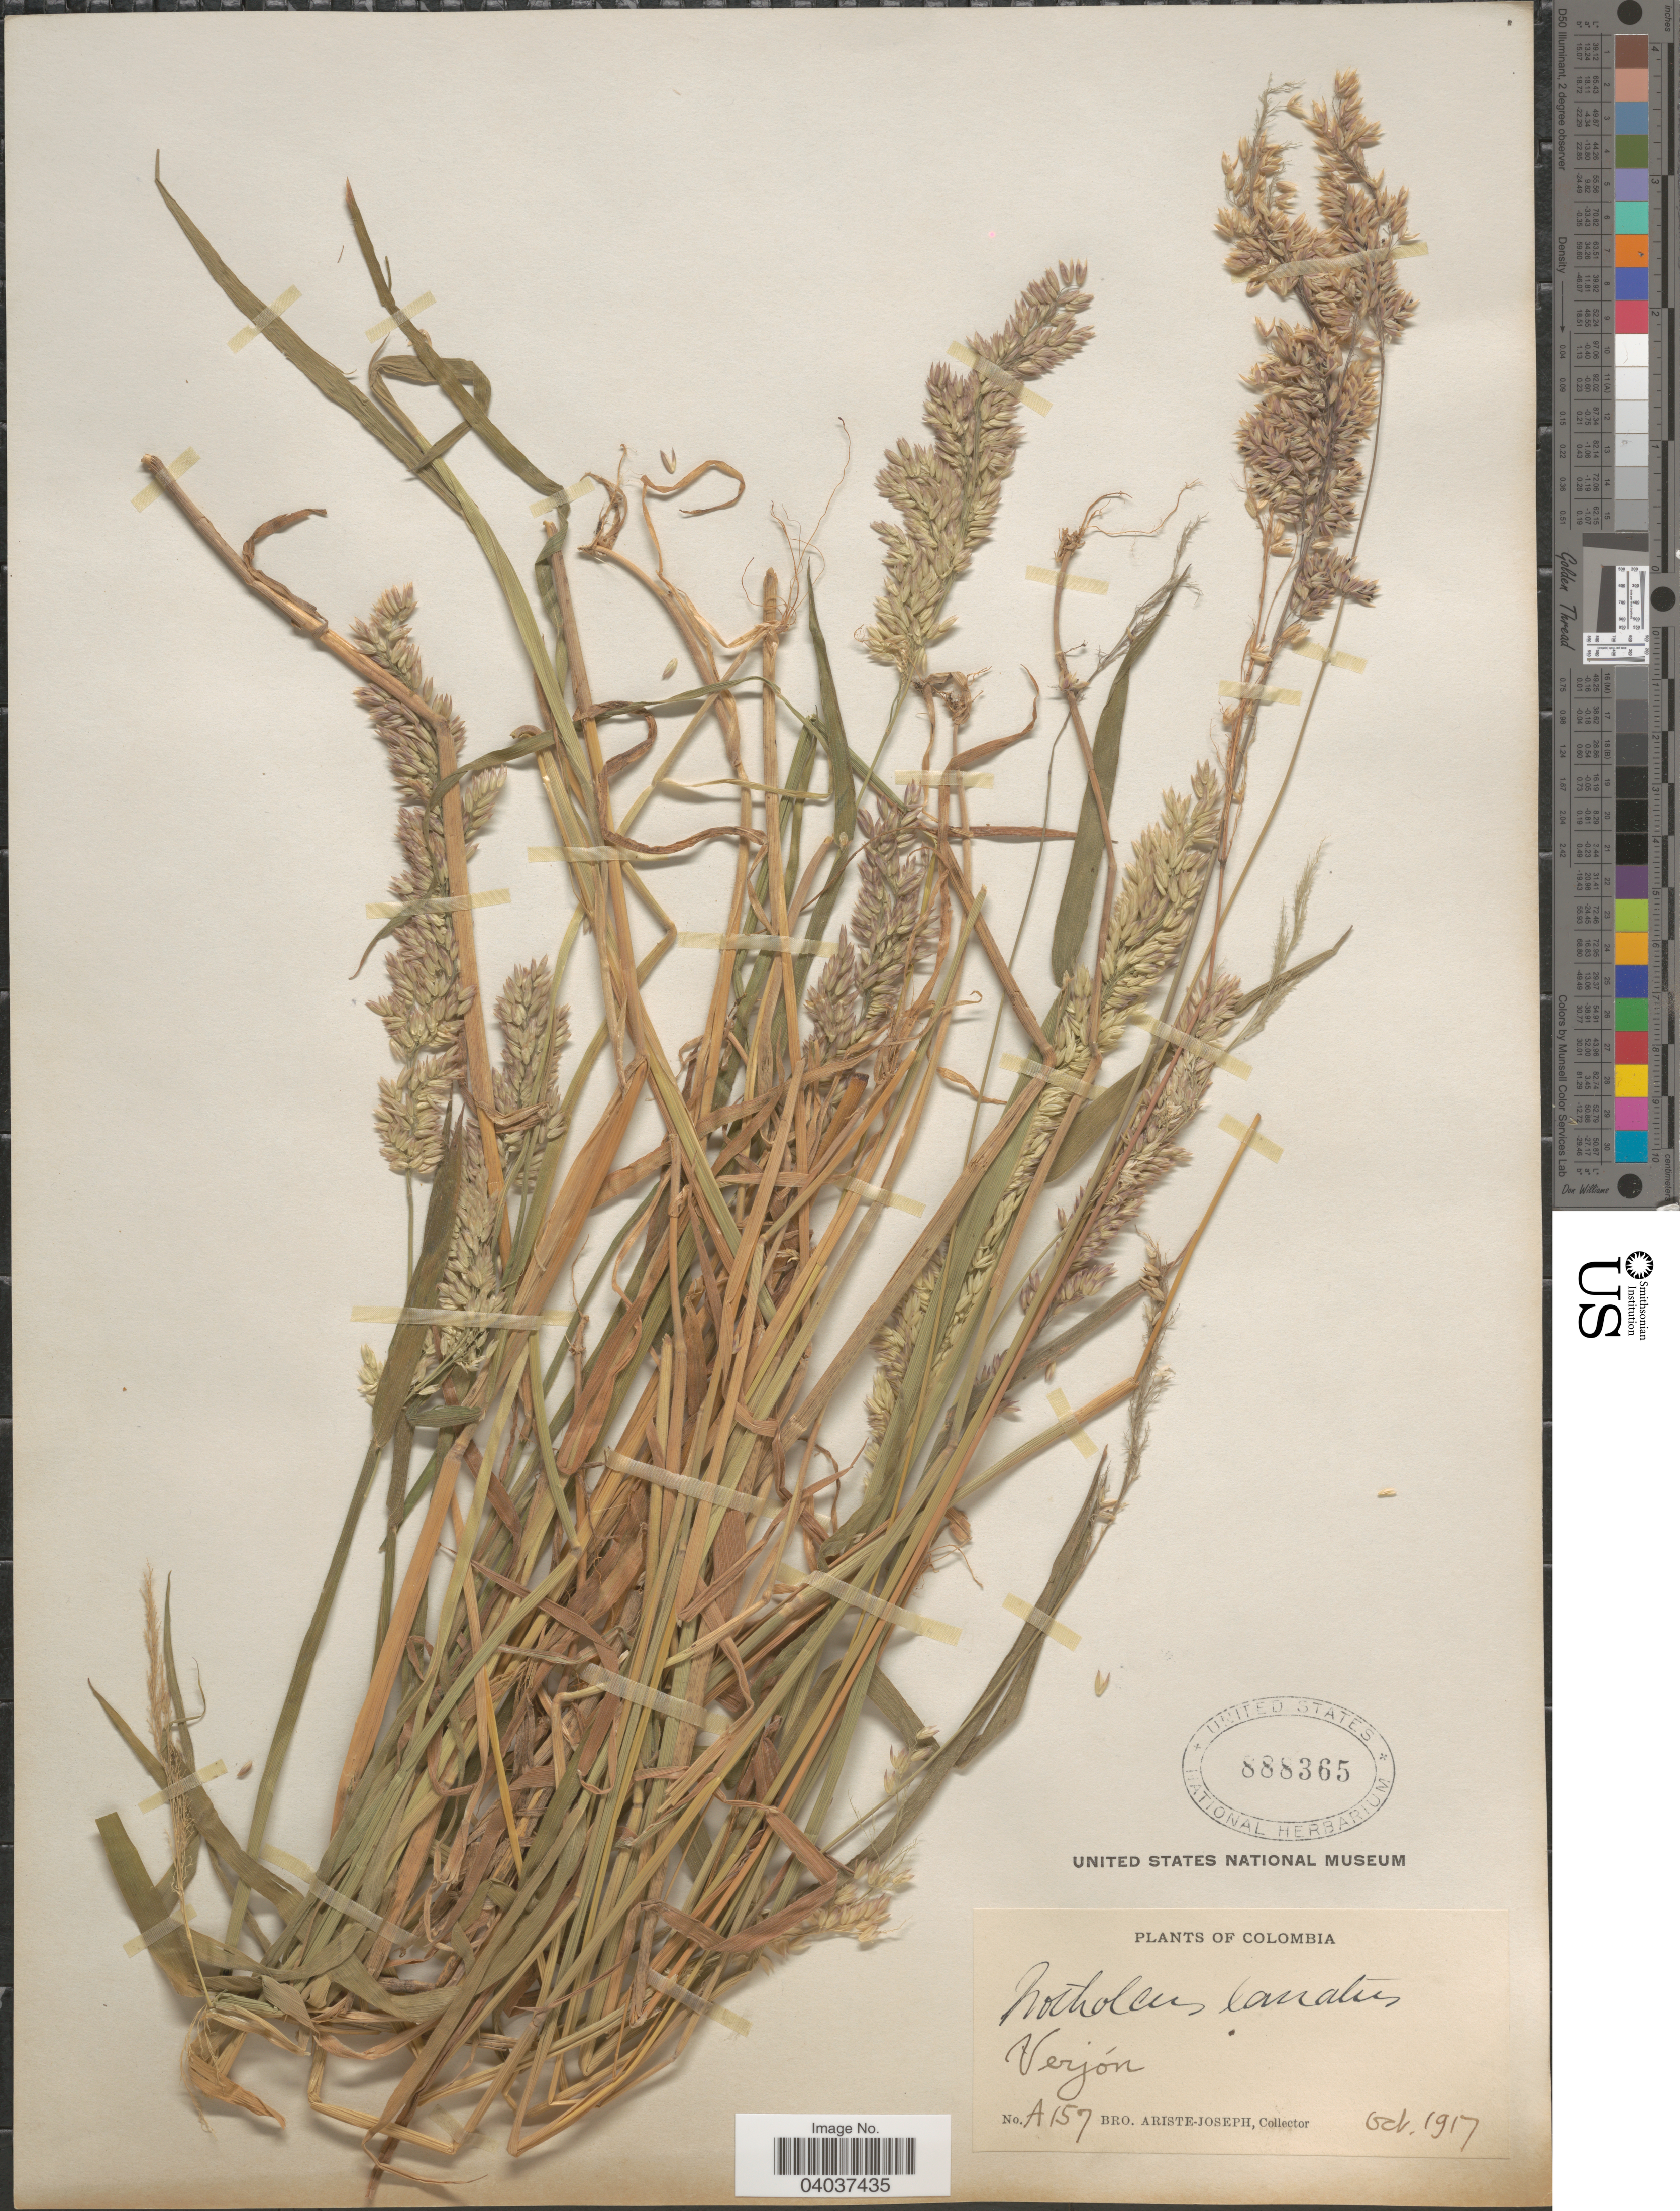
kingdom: Plantae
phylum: Tracheophyta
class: Liliopsida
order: Poales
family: Poaceae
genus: Holcus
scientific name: Holcus lanatus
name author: L.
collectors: Bro. Ariste-Joseph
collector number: A157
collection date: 1917-10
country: Colombia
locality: Verjón.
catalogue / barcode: US 888365